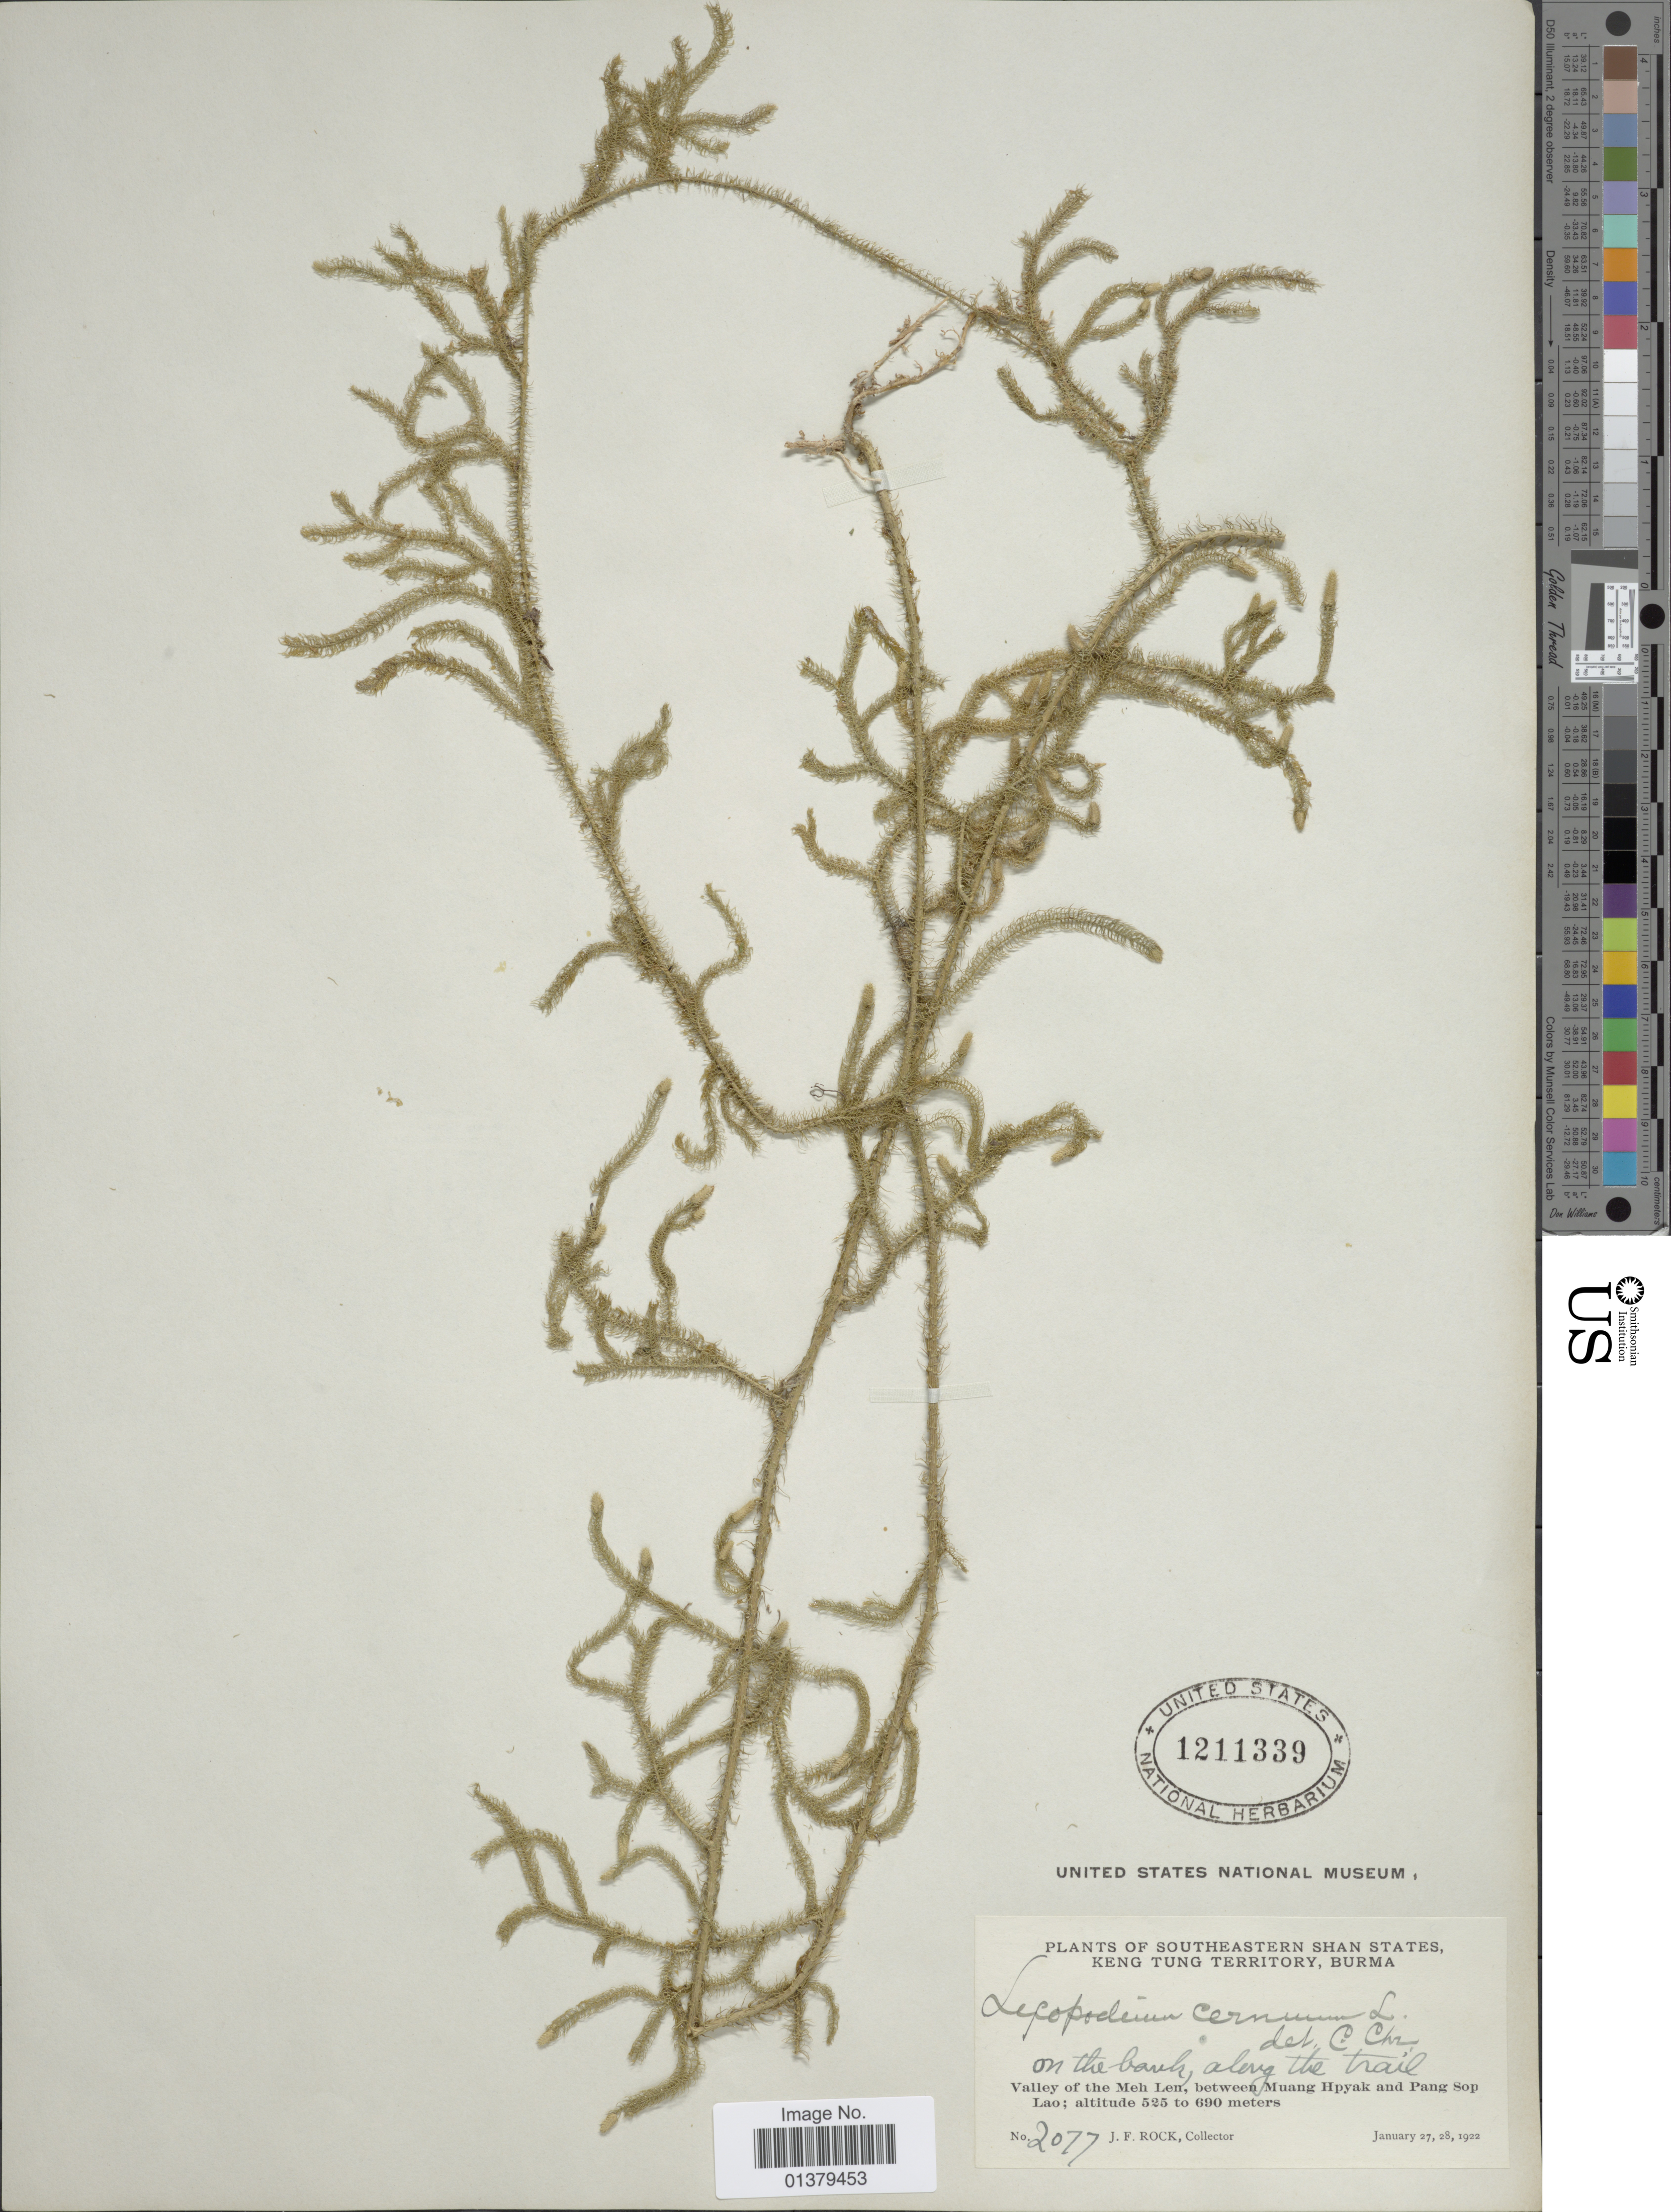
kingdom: Plantae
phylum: Tracheophyta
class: Lycopodiopsida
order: Lycopodiales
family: Lycopodiaceae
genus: Palhinhaea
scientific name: Palhinhaea cernua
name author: (L.) Vasc. & Franco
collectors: J. Rock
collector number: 2077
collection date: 1922-01-27/1922-01-28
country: Myanmar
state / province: Shan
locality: Southeastern Shan States, Keng Tung Territory, Burma. Valley of the Meh Len, between Muang Hpyak and Pang Sop Lao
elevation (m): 525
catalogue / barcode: US 1211339